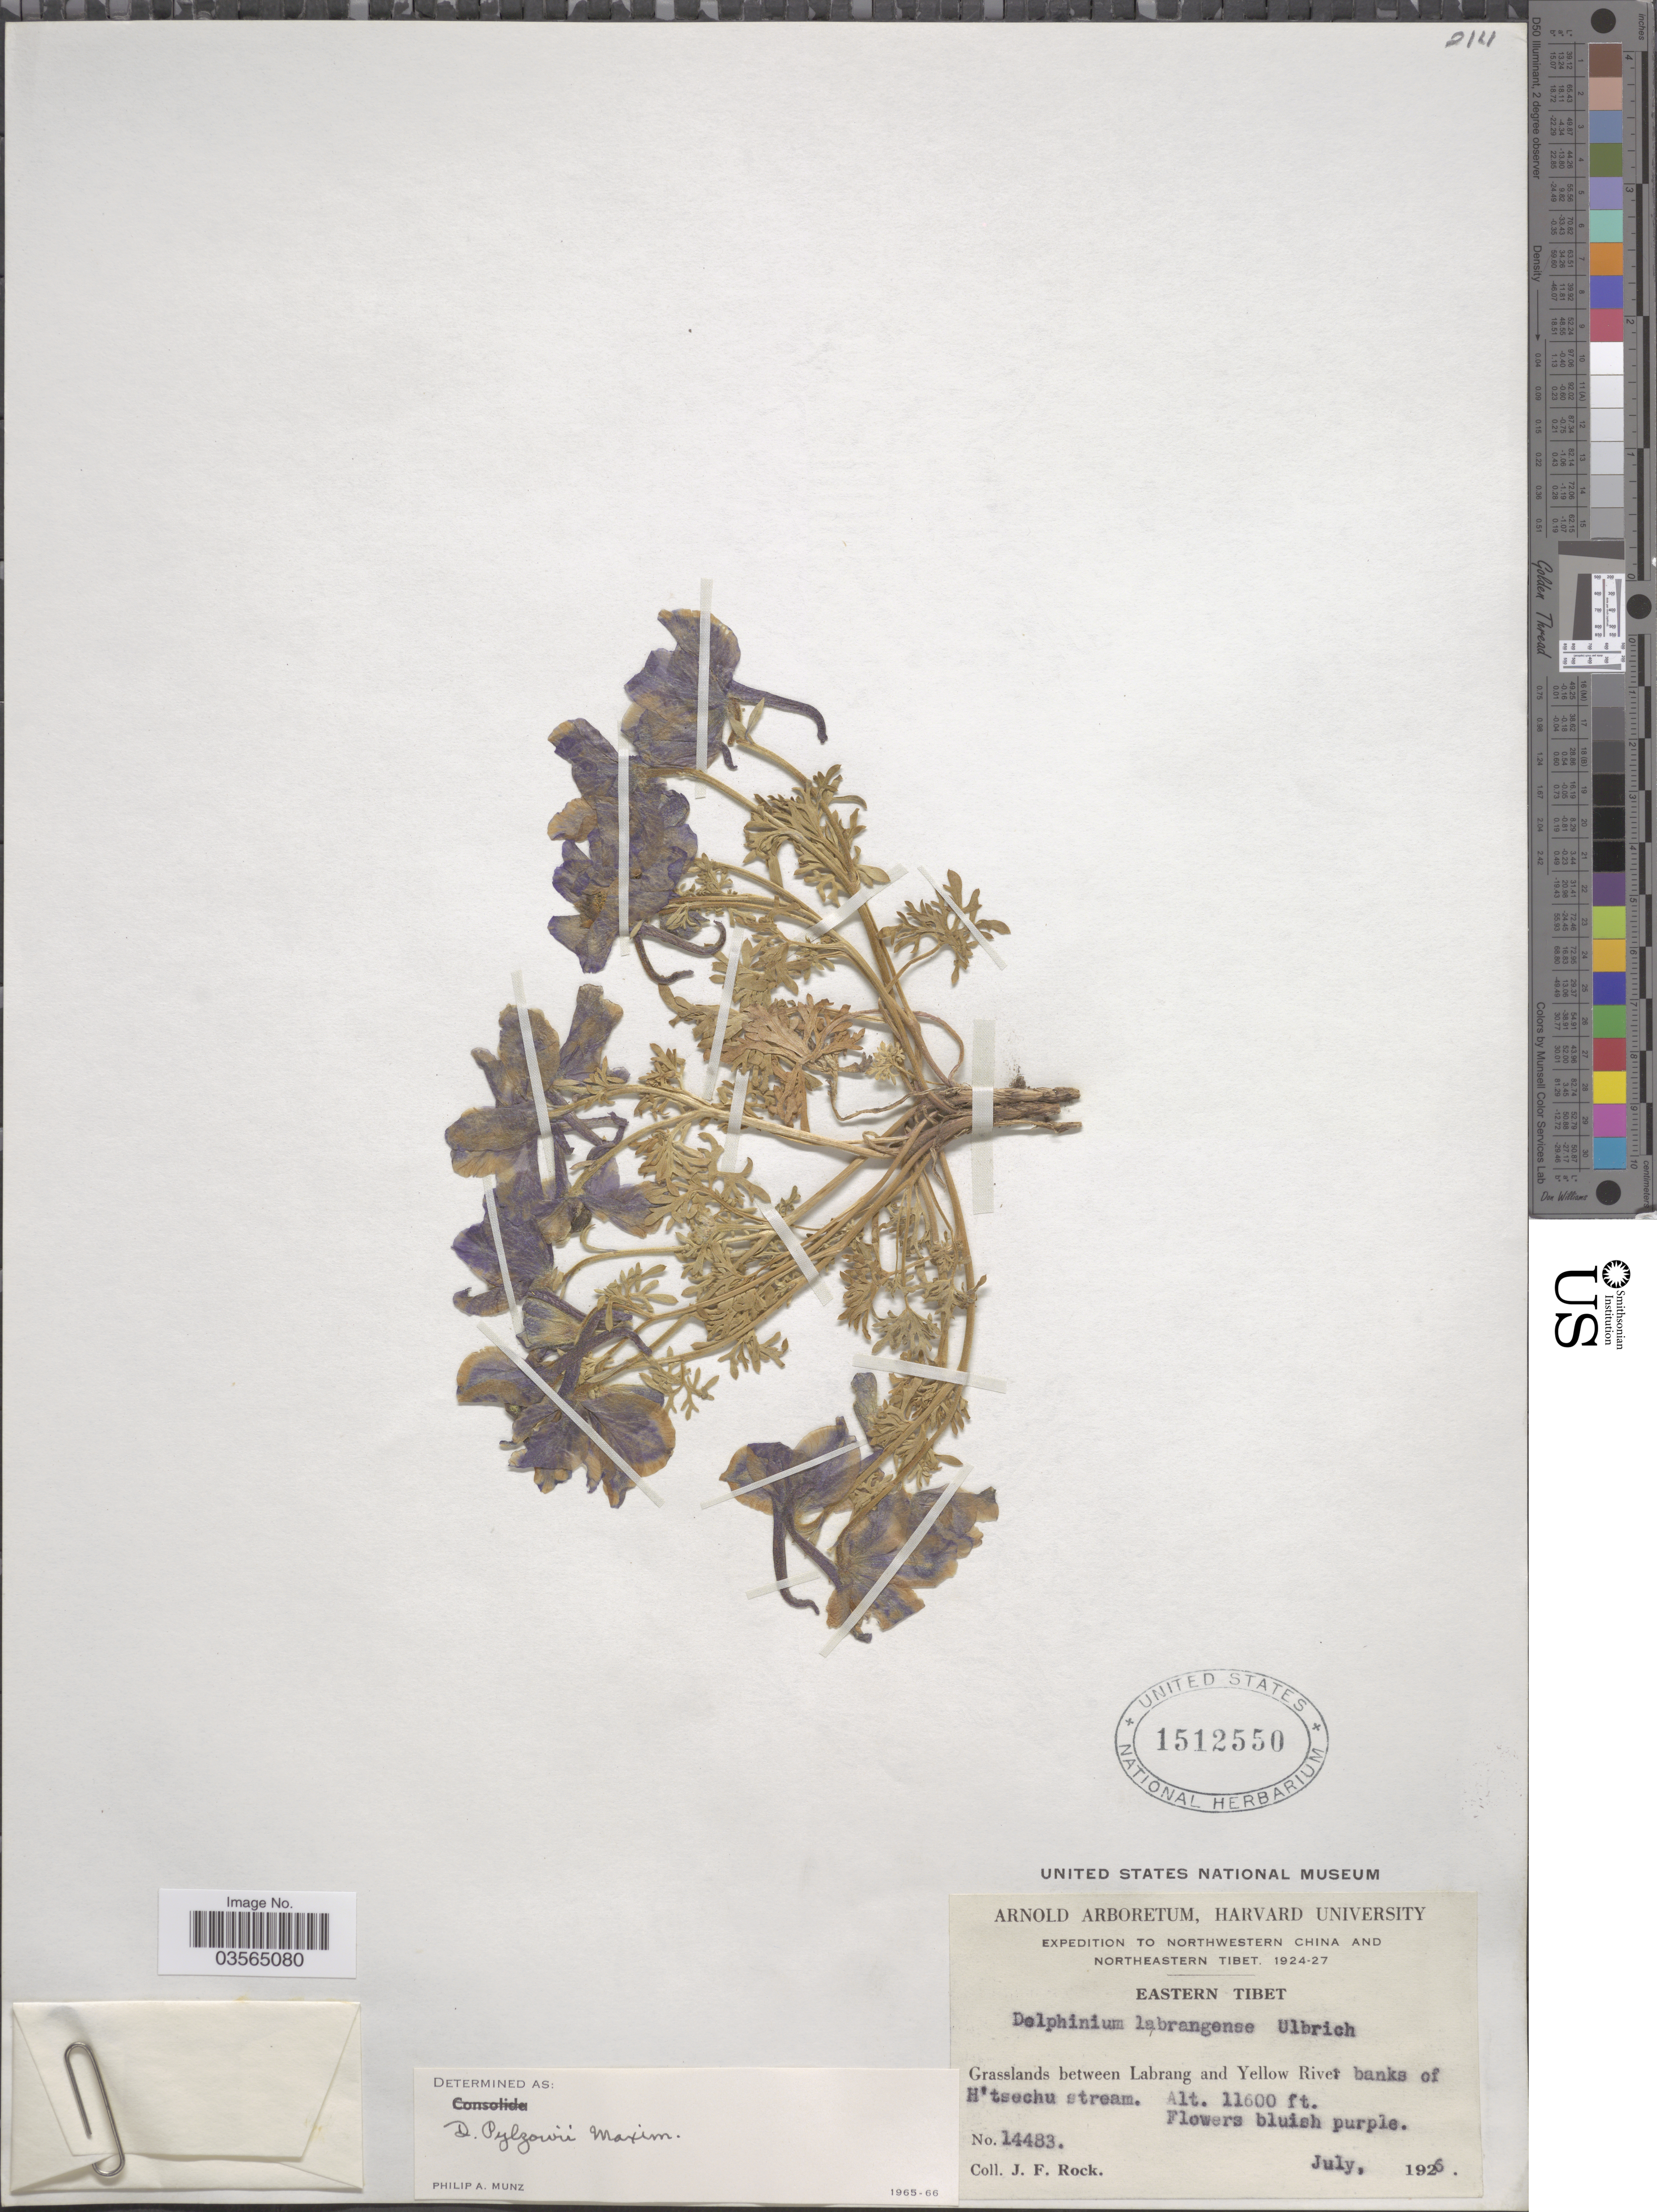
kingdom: Plantae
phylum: Tracheophyta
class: Magnoliopsida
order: Ranunculales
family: Ranunculaceae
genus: Delphinium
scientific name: Delphinium pylzowii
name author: Maxim.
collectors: J. Rock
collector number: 14483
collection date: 1926-07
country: China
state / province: Xizang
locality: Northeastern Tibet. Eastern Tibet. Grasslands between Labrang and Yellow River: banks of H'tsechu stream.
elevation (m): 3536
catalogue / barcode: US 1512550